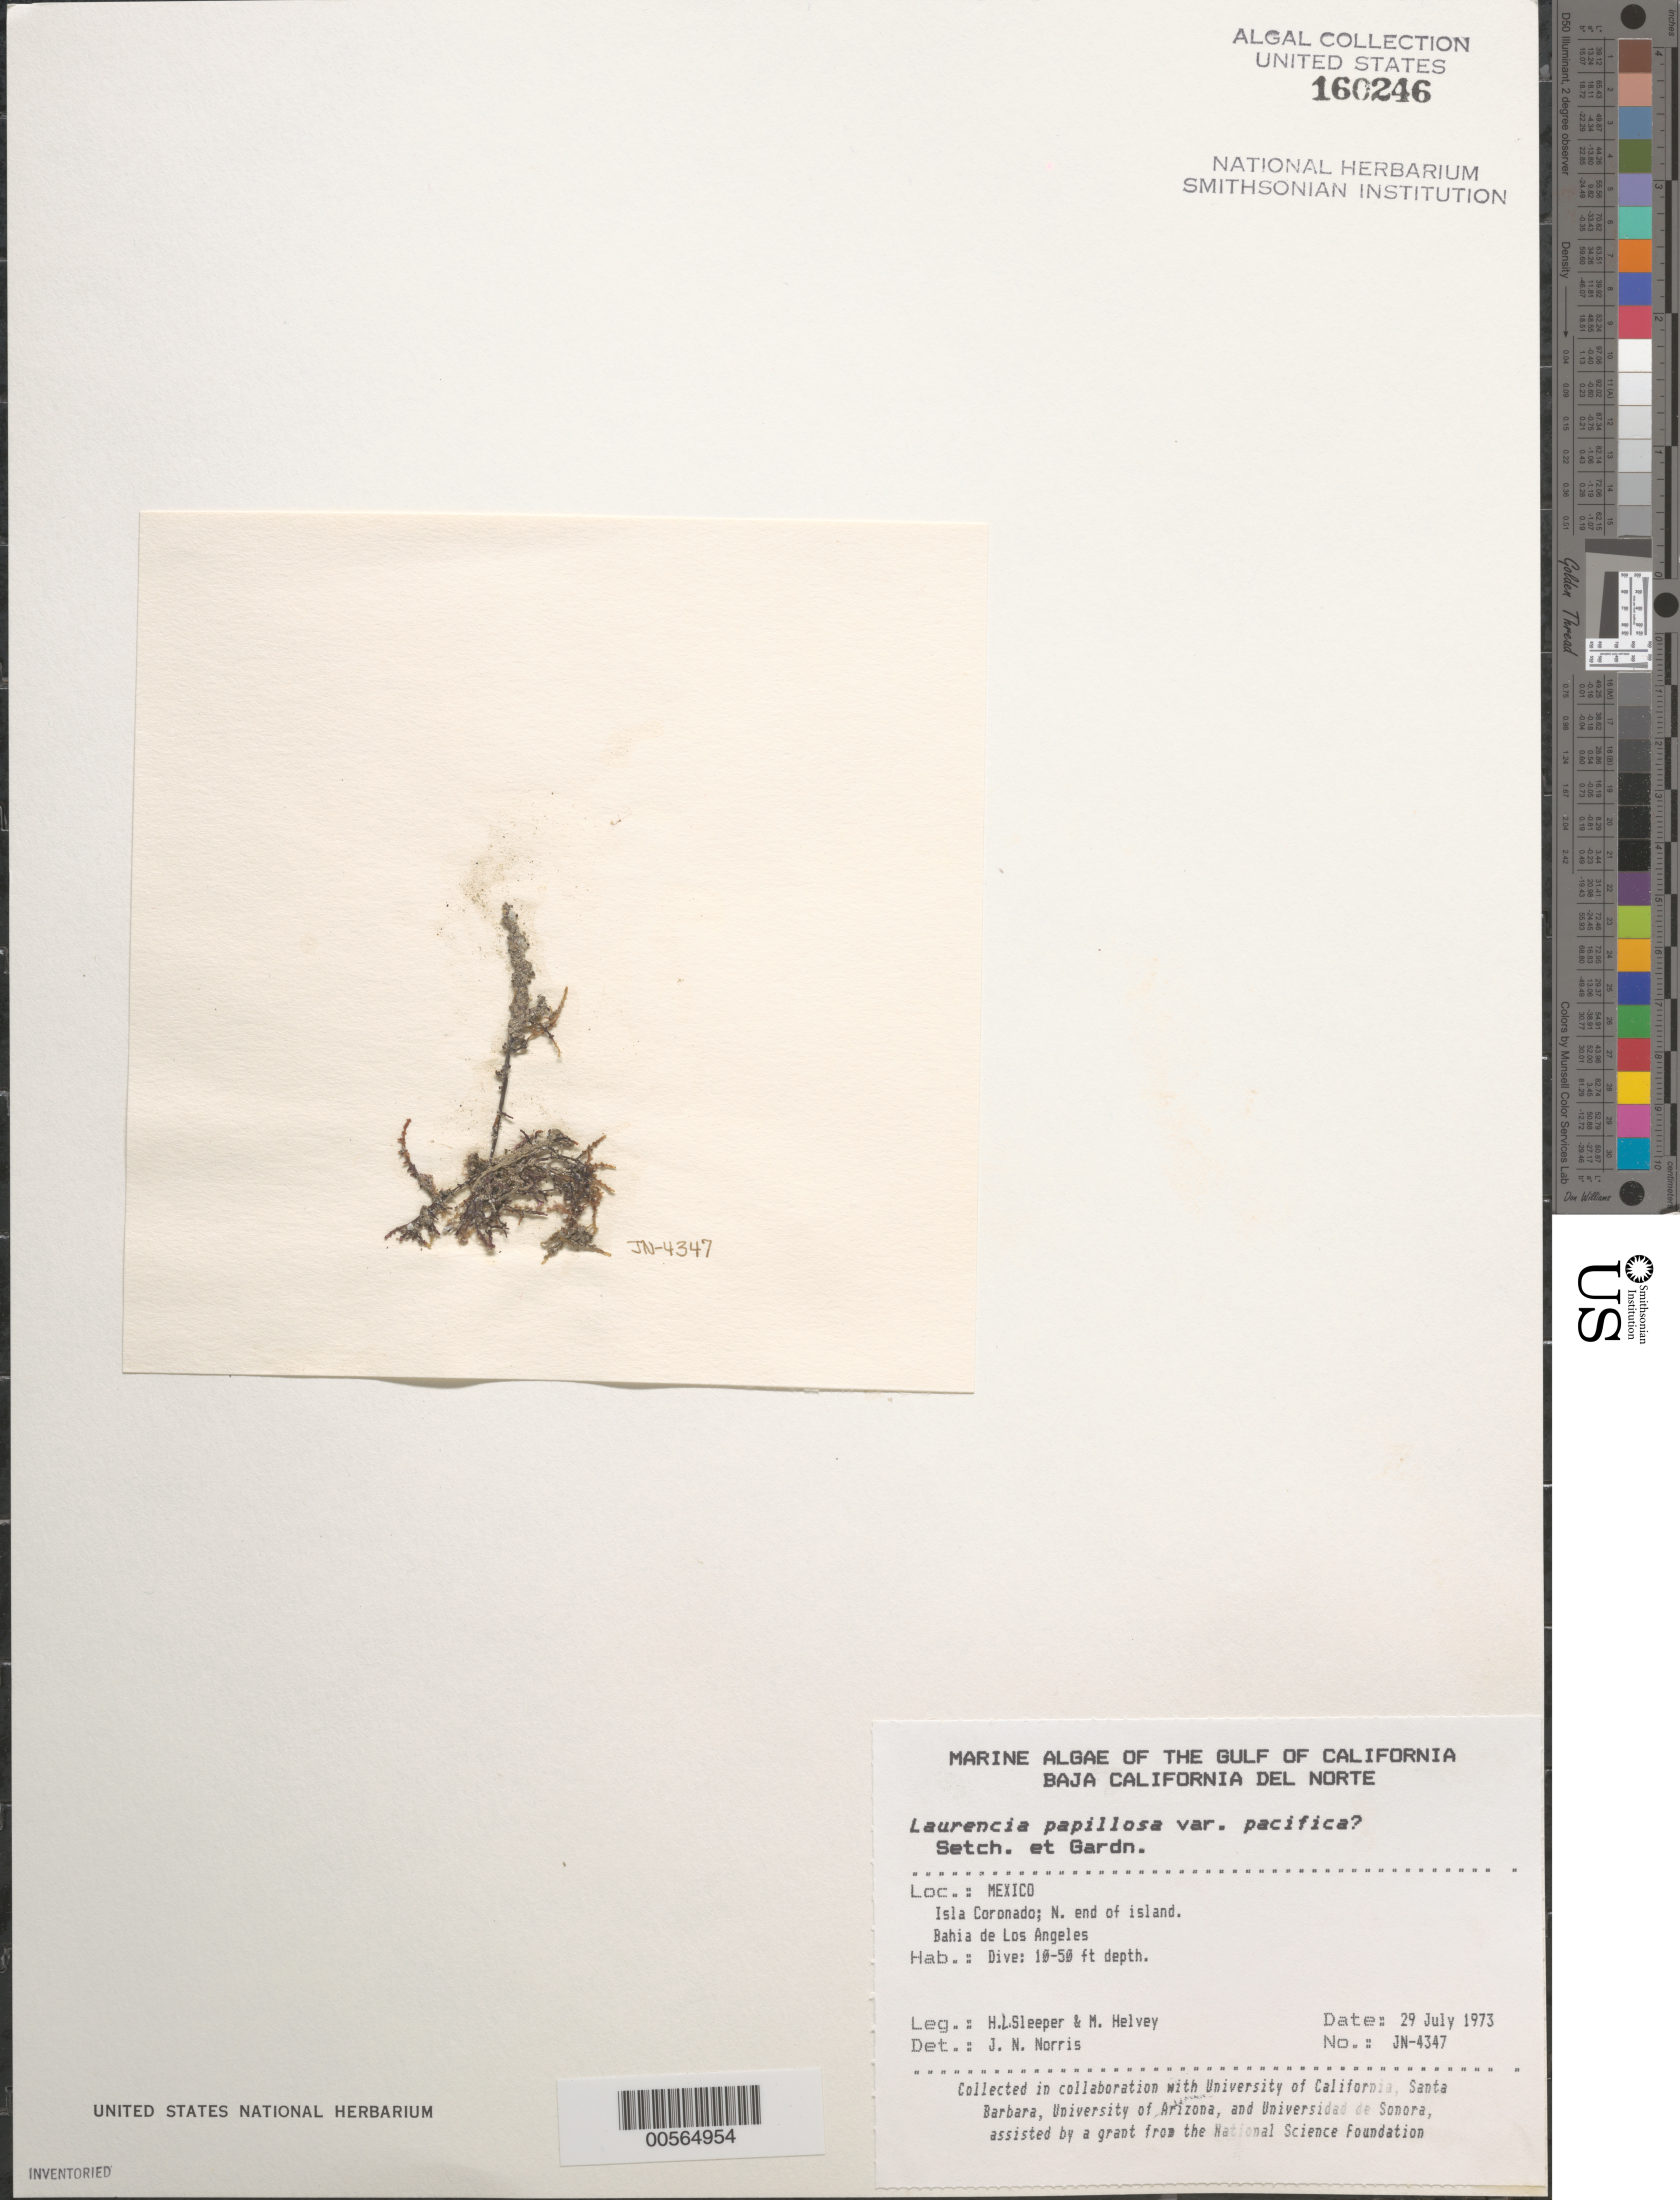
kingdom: Plantae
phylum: Rhodophyta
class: Florideophyceae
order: Ceramiales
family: Rhodomelaceae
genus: Palisada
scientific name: Palisada perforata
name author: (Bory) K.W. Nam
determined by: Algae name updating Project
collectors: H. Sleeper & M. Helvey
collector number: JN-4347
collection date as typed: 29 Jul 1973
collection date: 1973-07-29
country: Mexico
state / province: Baja California Norte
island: Isla Coronado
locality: Bahia de los Angeles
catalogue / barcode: US 160246